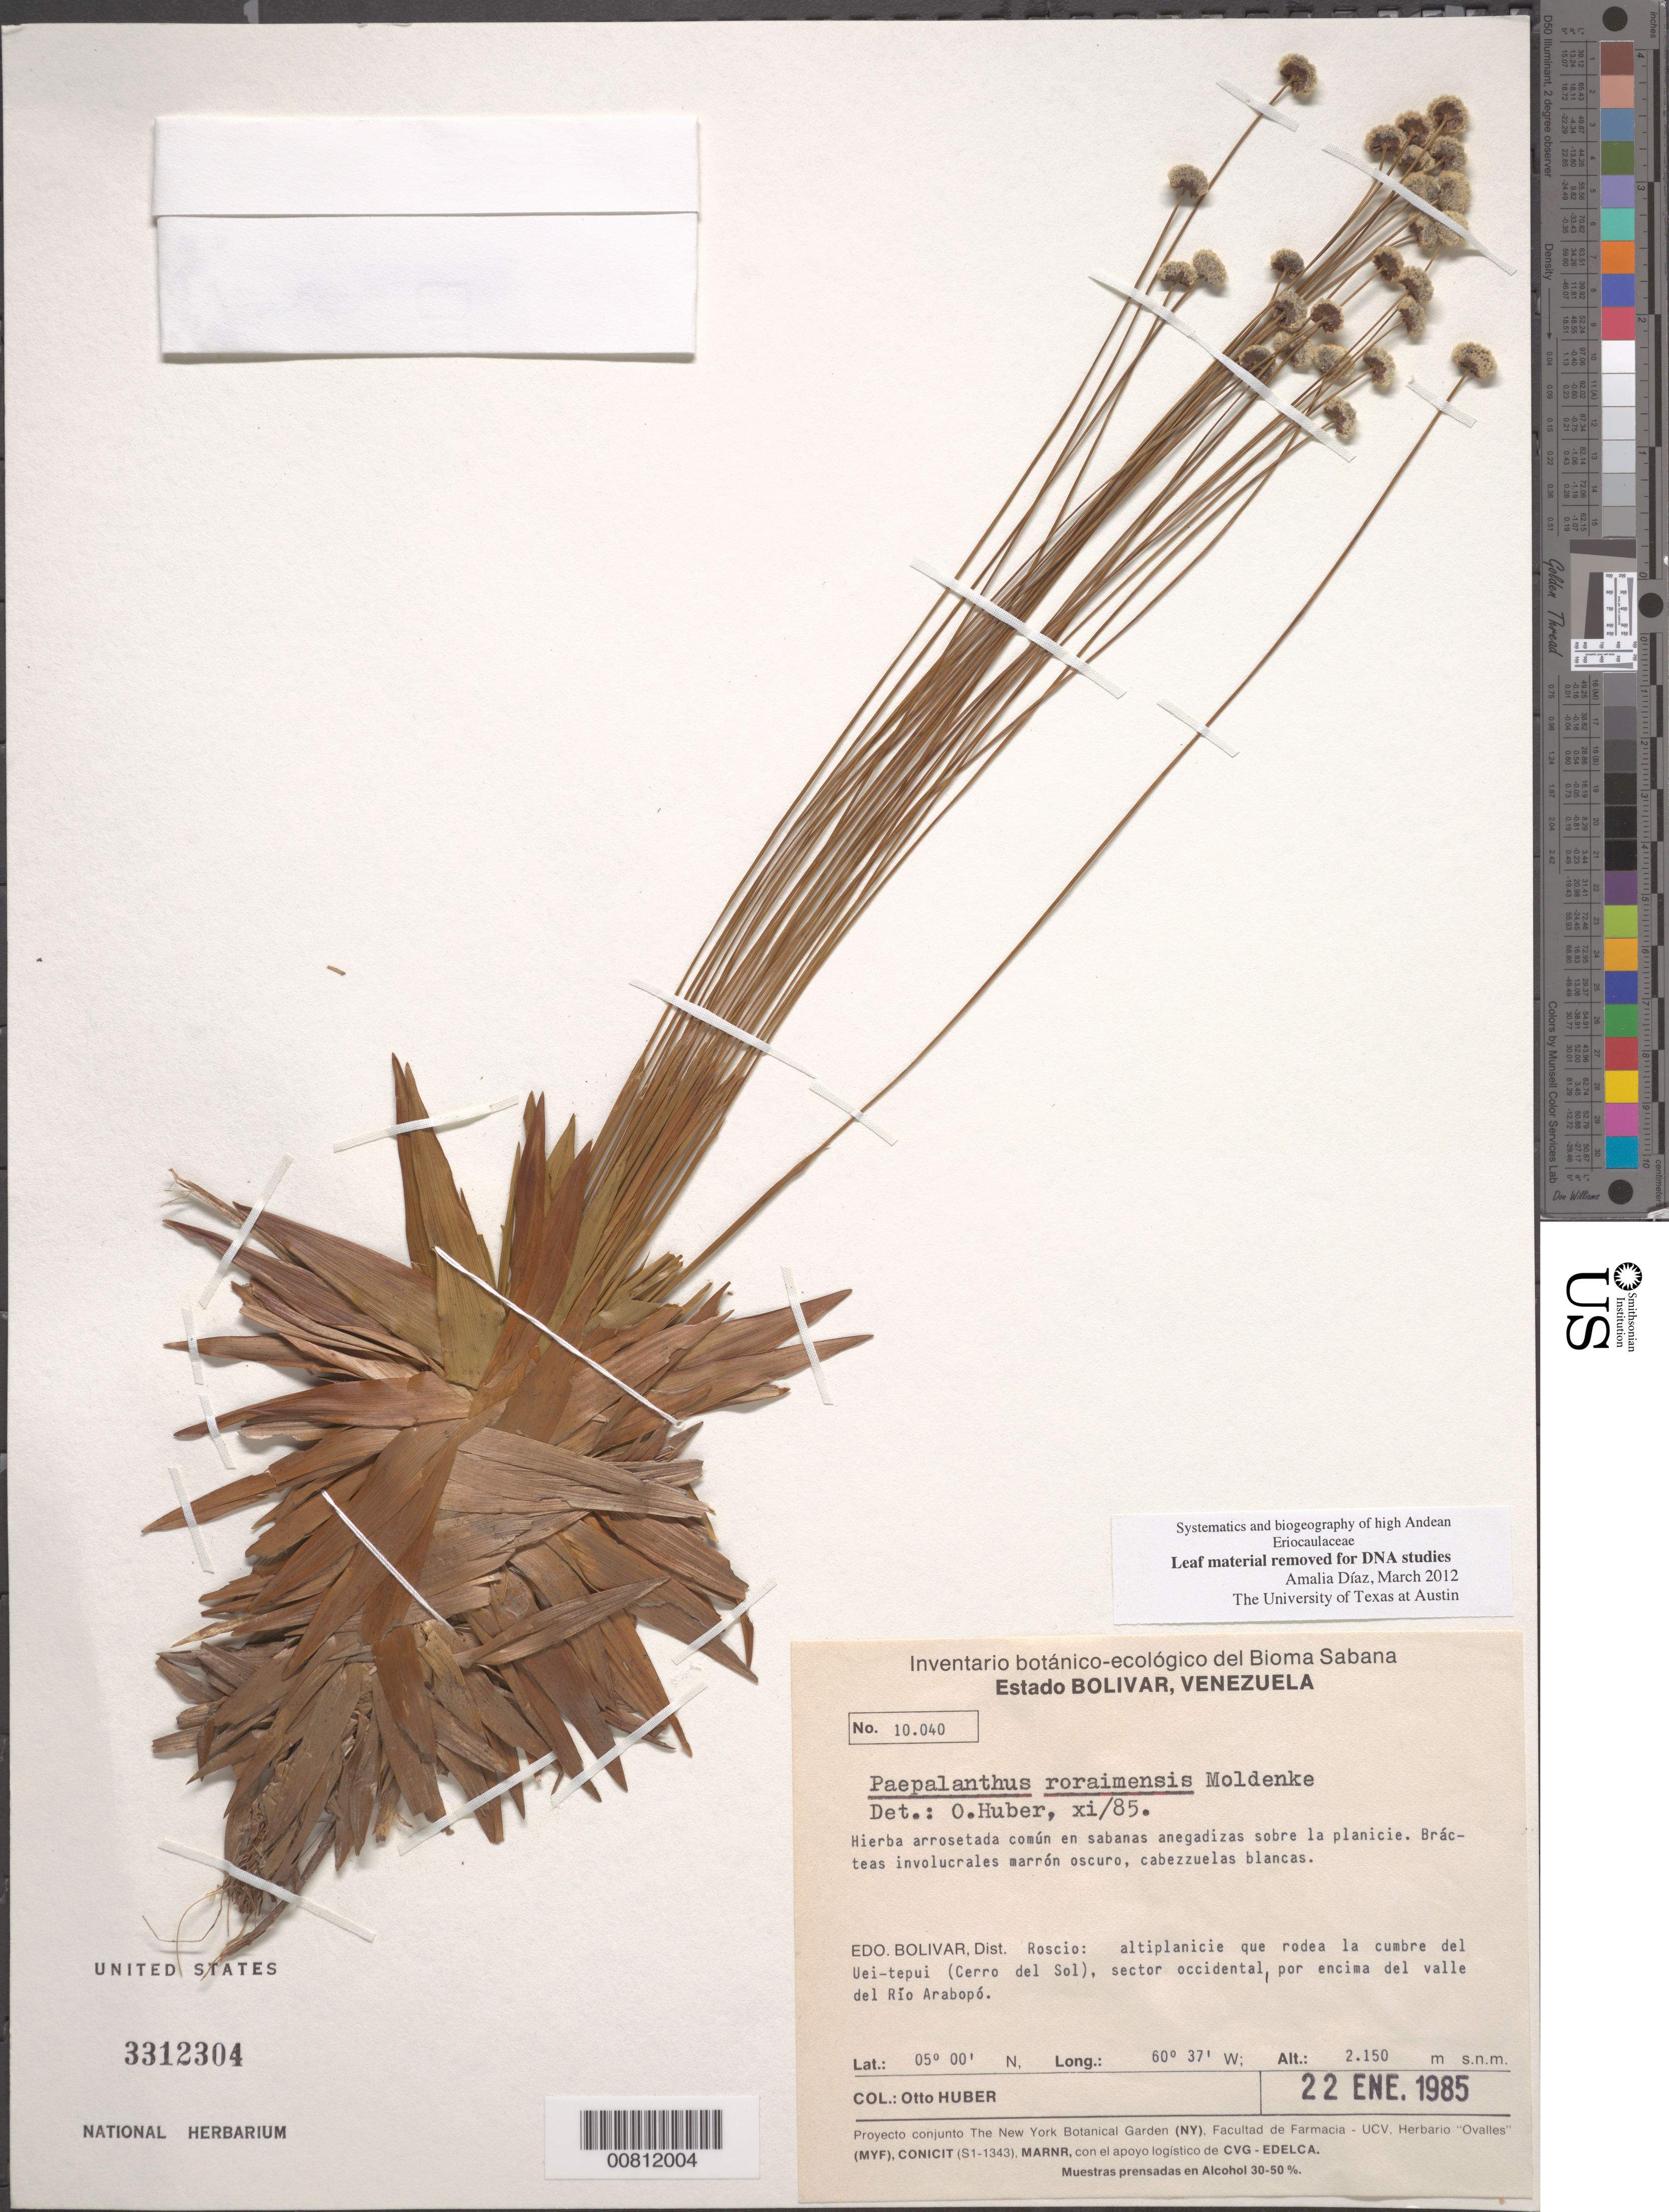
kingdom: Plantae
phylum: Tracheophyta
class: Liliopsida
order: Poales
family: Eriocaulaceae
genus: Paepalanthus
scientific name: Paepalanthus roraimensis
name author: Moldenke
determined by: Huber, Otto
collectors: O. Huber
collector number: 10040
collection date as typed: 22-Jan-85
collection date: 1985-01-22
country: Venezuela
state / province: Bolívar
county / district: Roscio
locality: Uei-tepuí (Cerro del Sol), valle del Río Arabapó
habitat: Altiplanicie que rodea la cumbre del tepui; en sabanas anegadizas sobre la planicie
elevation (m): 2150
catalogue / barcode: US 3312304